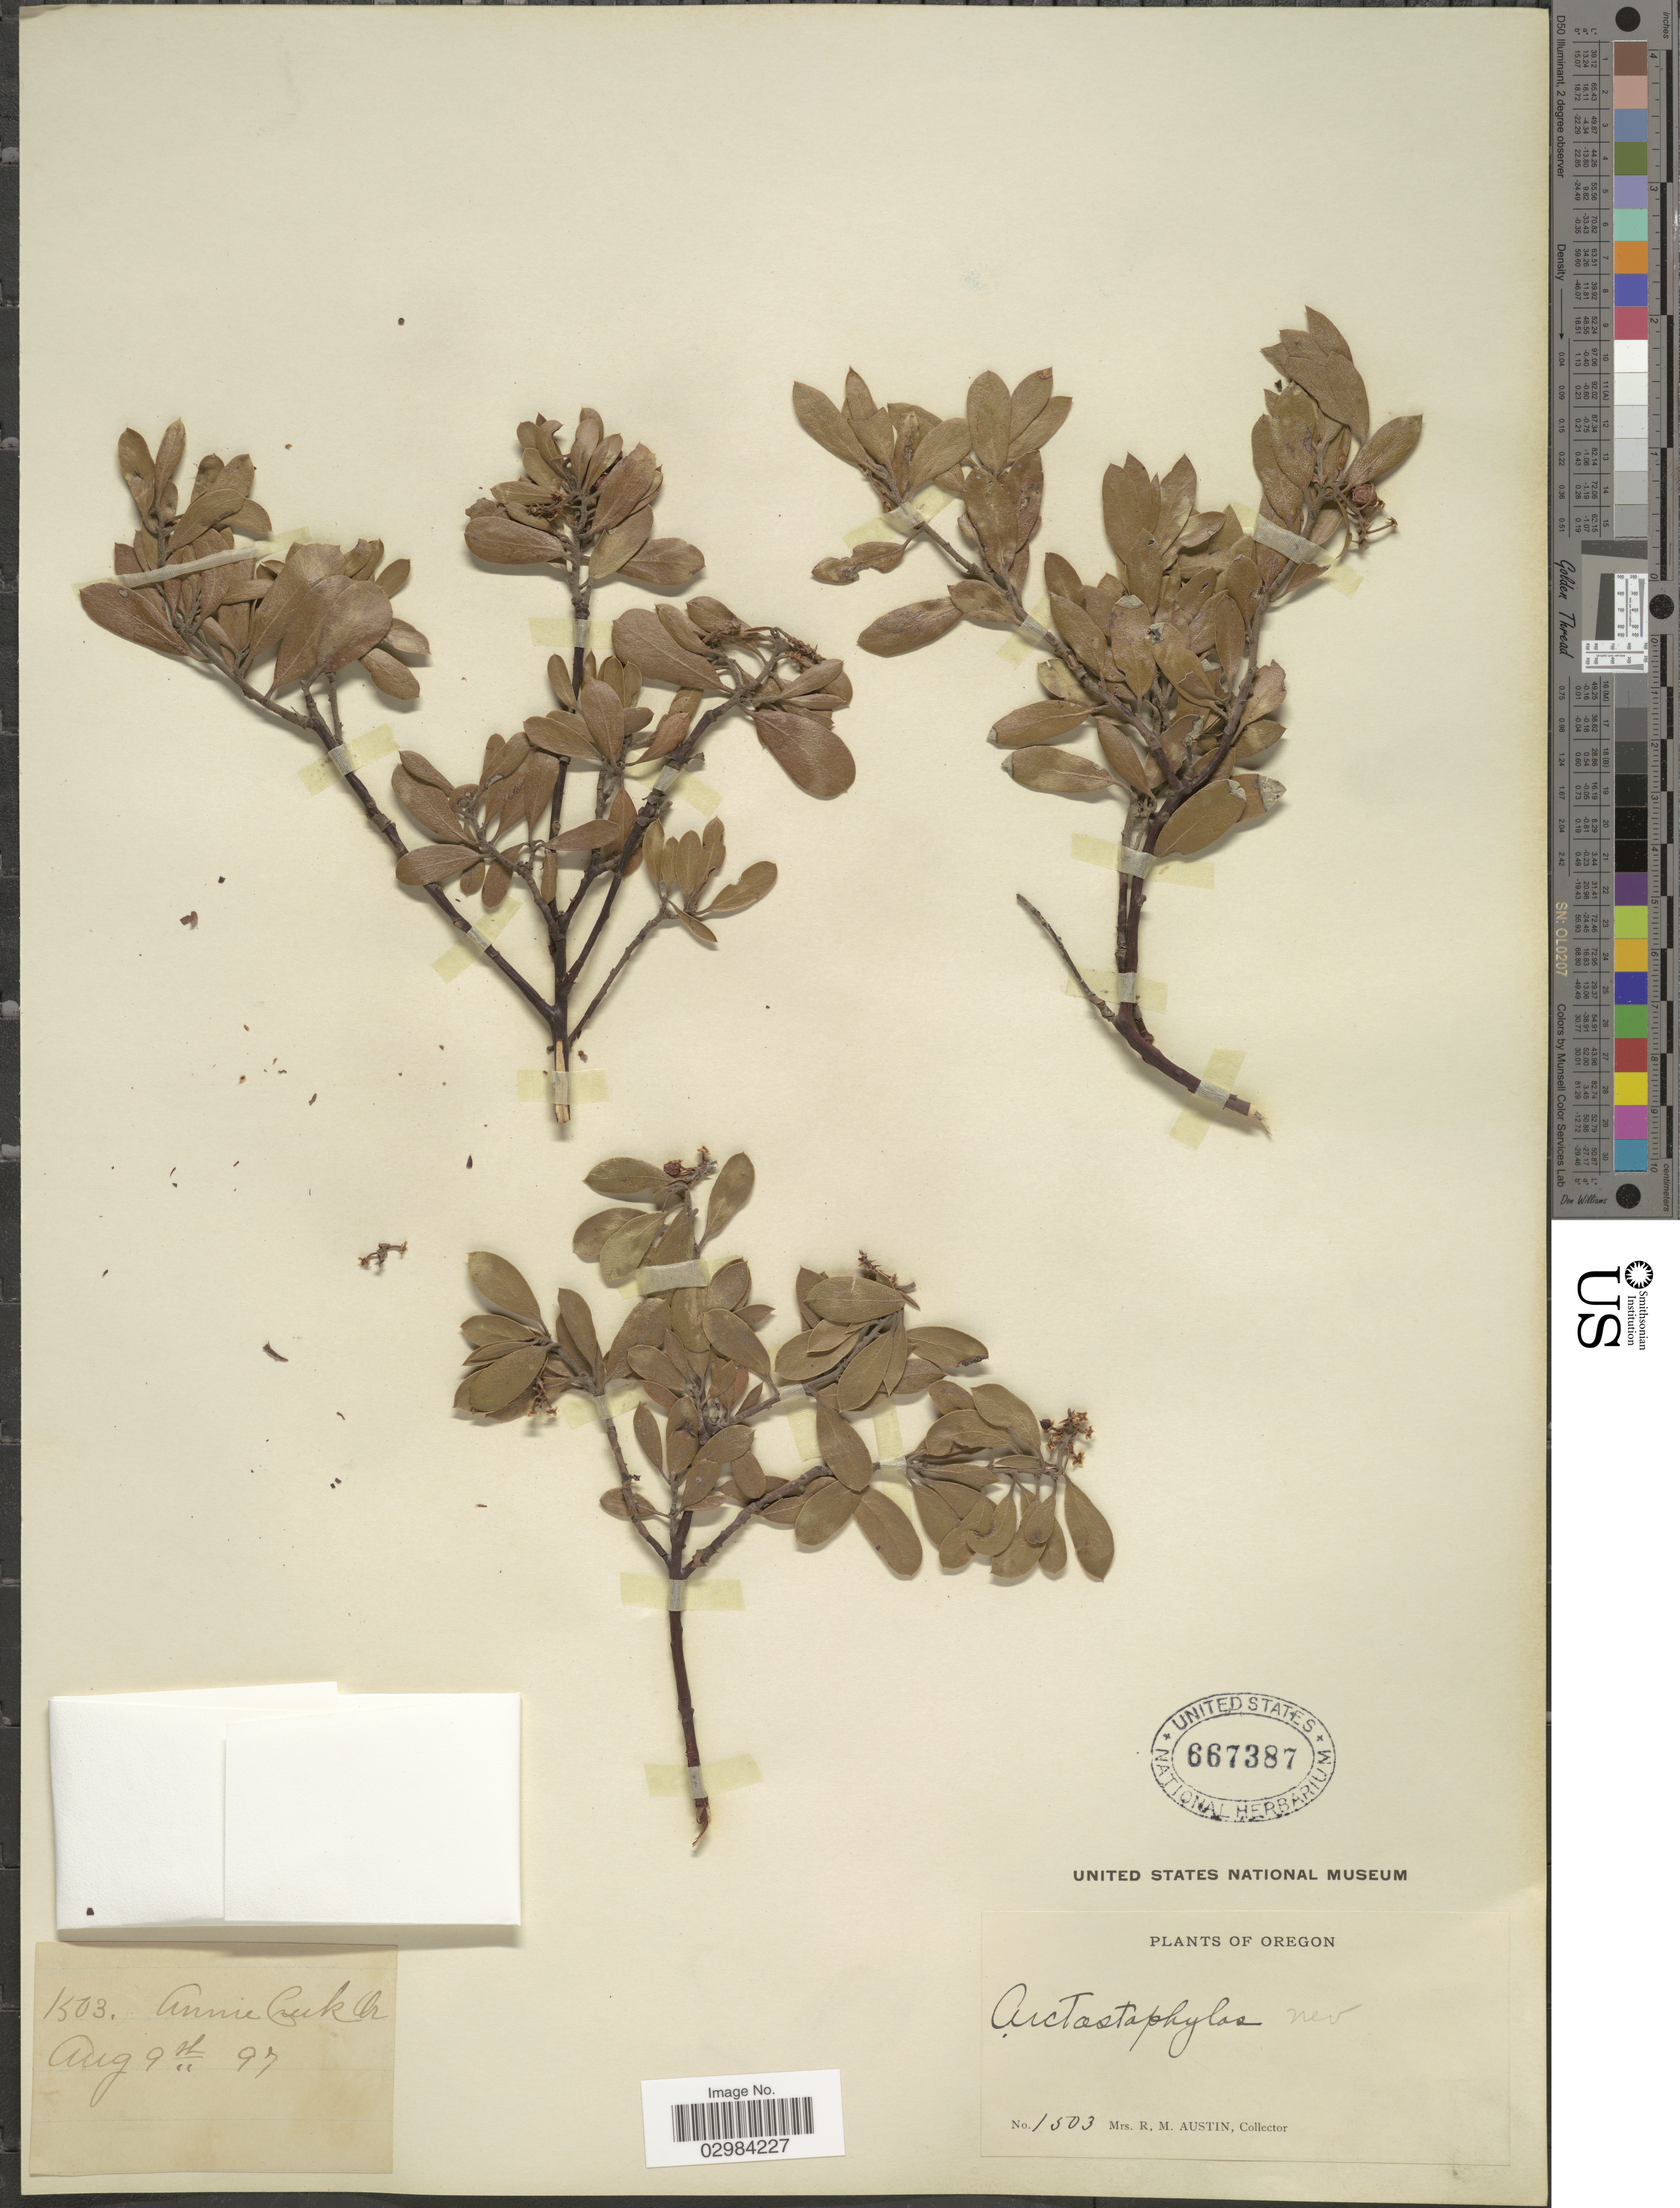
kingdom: Plantae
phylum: Tracheophyta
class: Magnoliopsida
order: Ericales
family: Ericaceae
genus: Arctostaphylos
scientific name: Arctostaphylos nevadensis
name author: A. Gray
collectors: R. Austin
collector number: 1503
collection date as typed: Transcribed d/m/y: 9/8/97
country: United States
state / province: Oregon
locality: Annie Creek Cr.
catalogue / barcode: US 667387